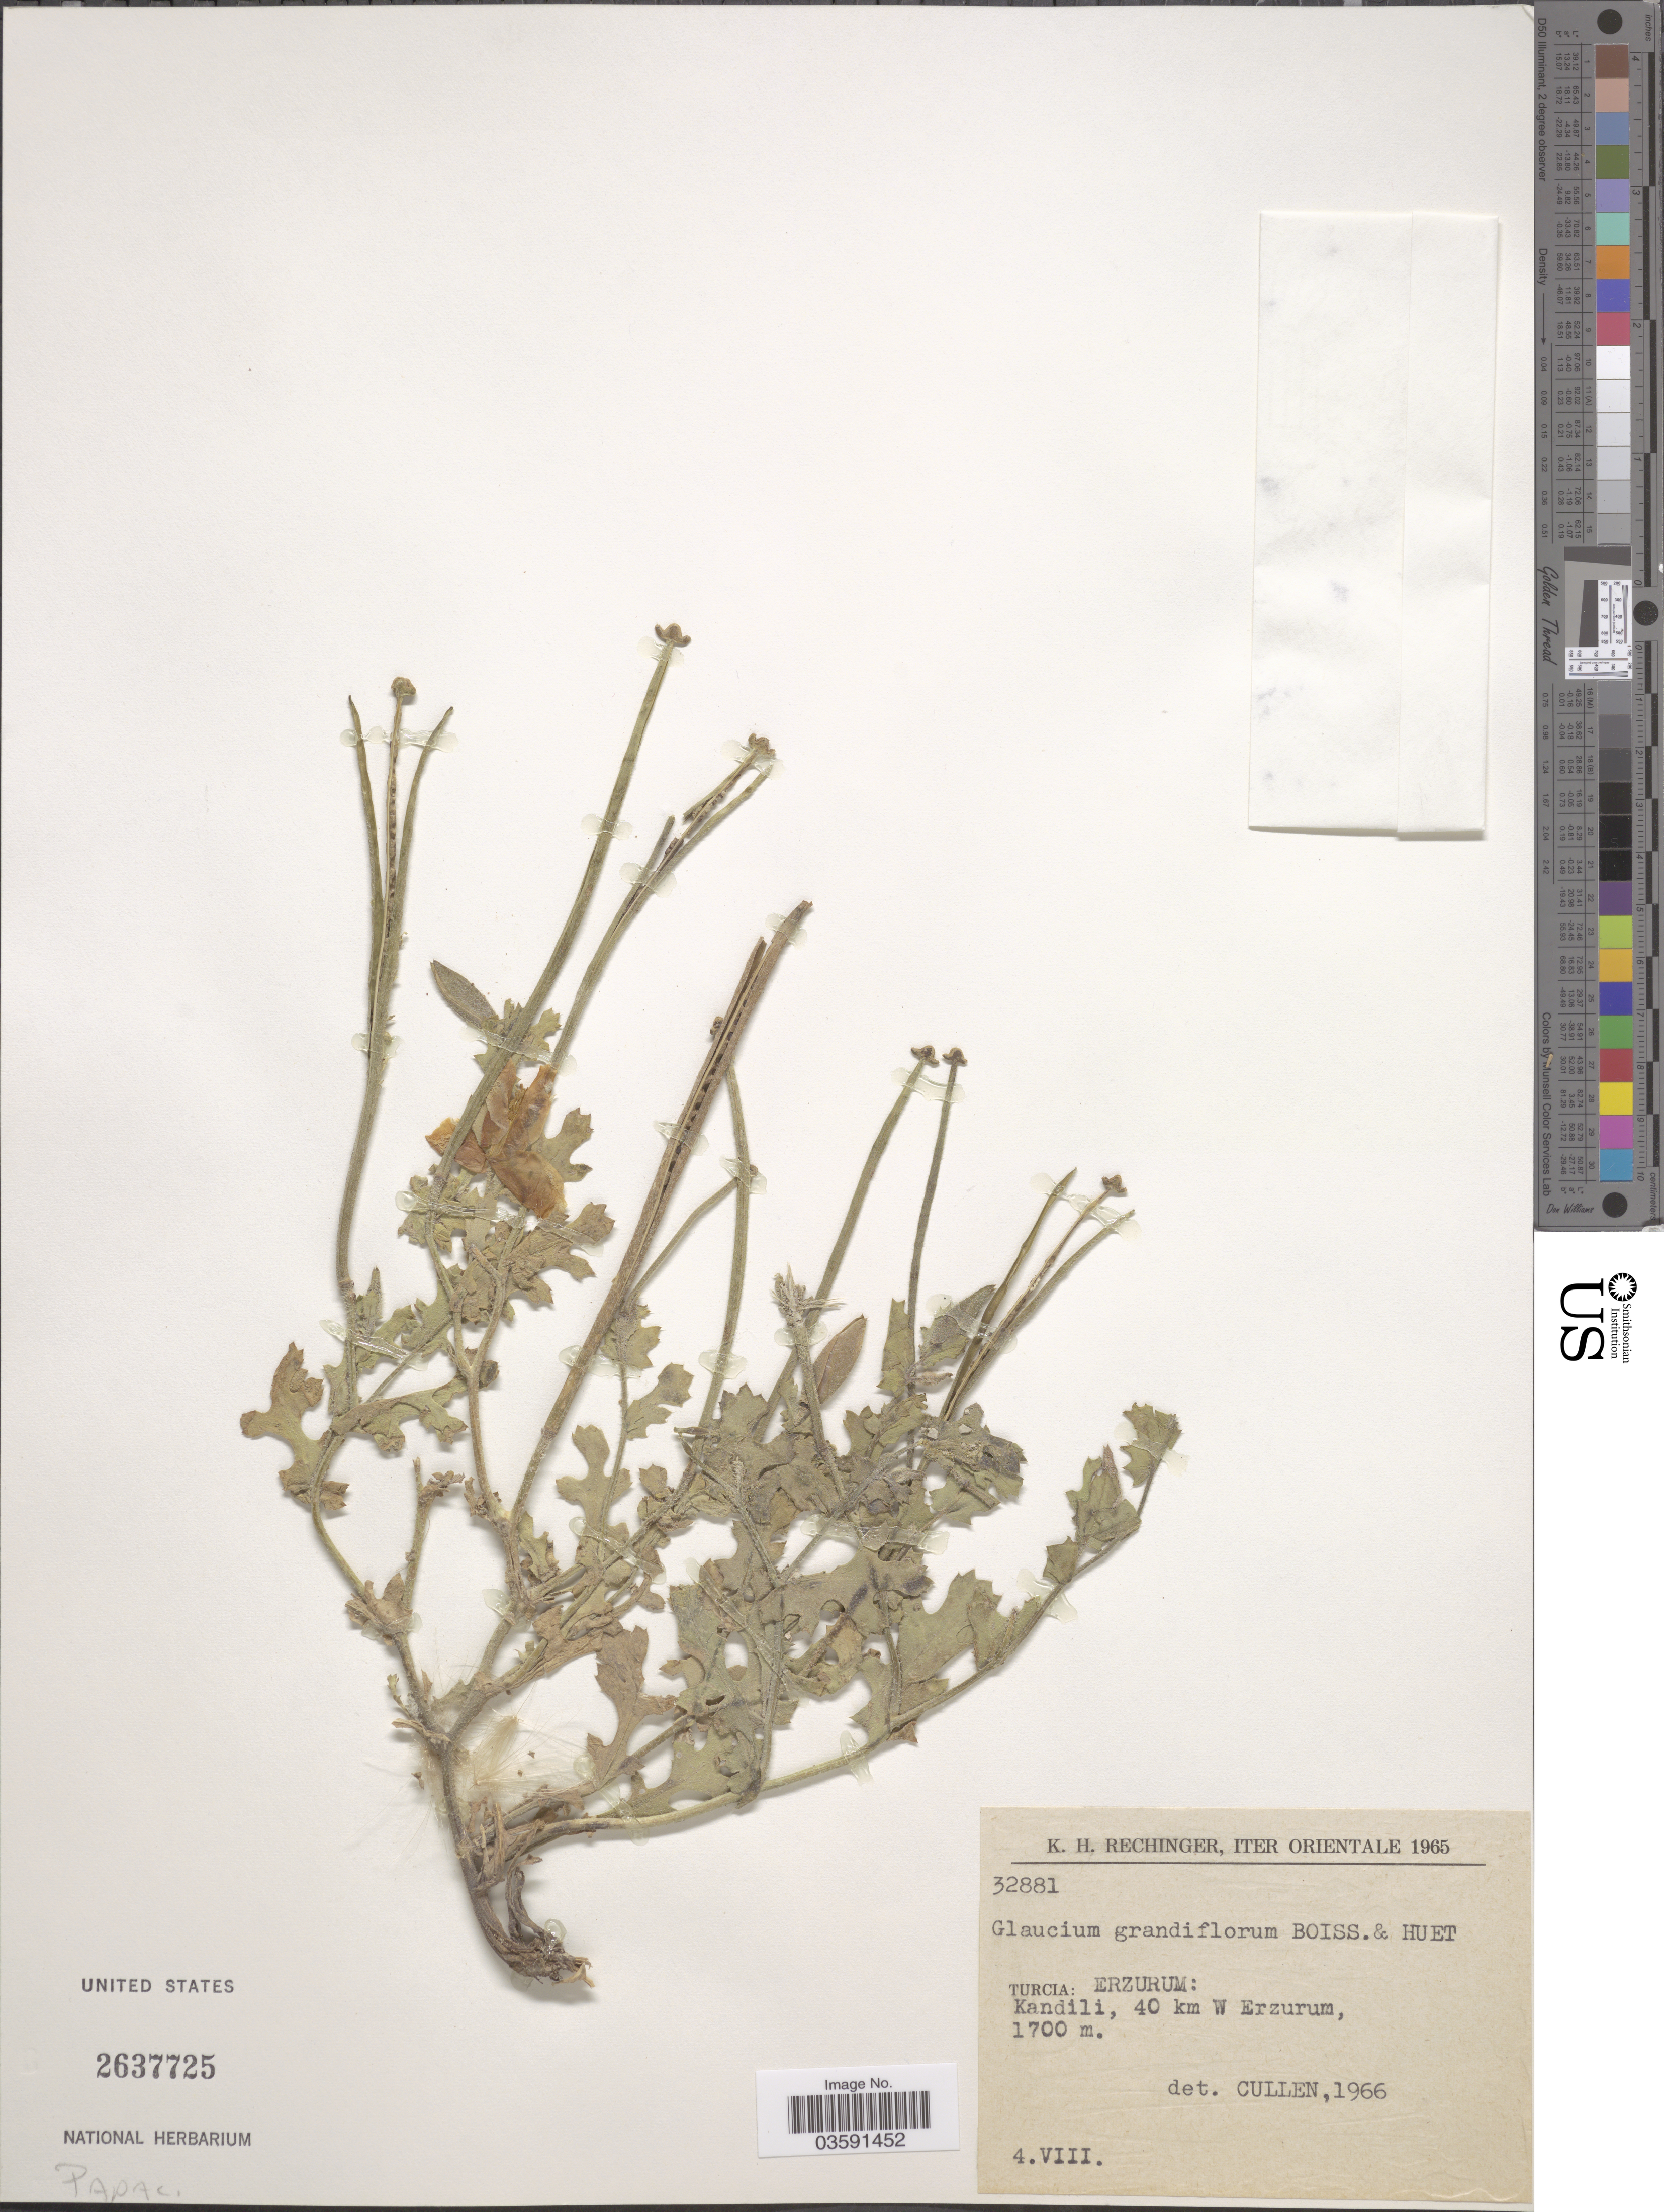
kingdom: Plantae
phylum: Tracheophyta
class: Magnoliopsida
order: Ranunculales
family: Papaveraceae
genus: Glaucium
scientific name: Glaucium grandiflorum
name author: Boiss. & A. Huet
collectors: K. H. Rechinger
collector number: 32881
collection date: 1965-08-04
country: Turkey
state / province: Erzurum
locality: Iter Orientale. Kandili, 40 km W Erzurum.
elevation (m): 1700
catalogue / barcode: US 2637725